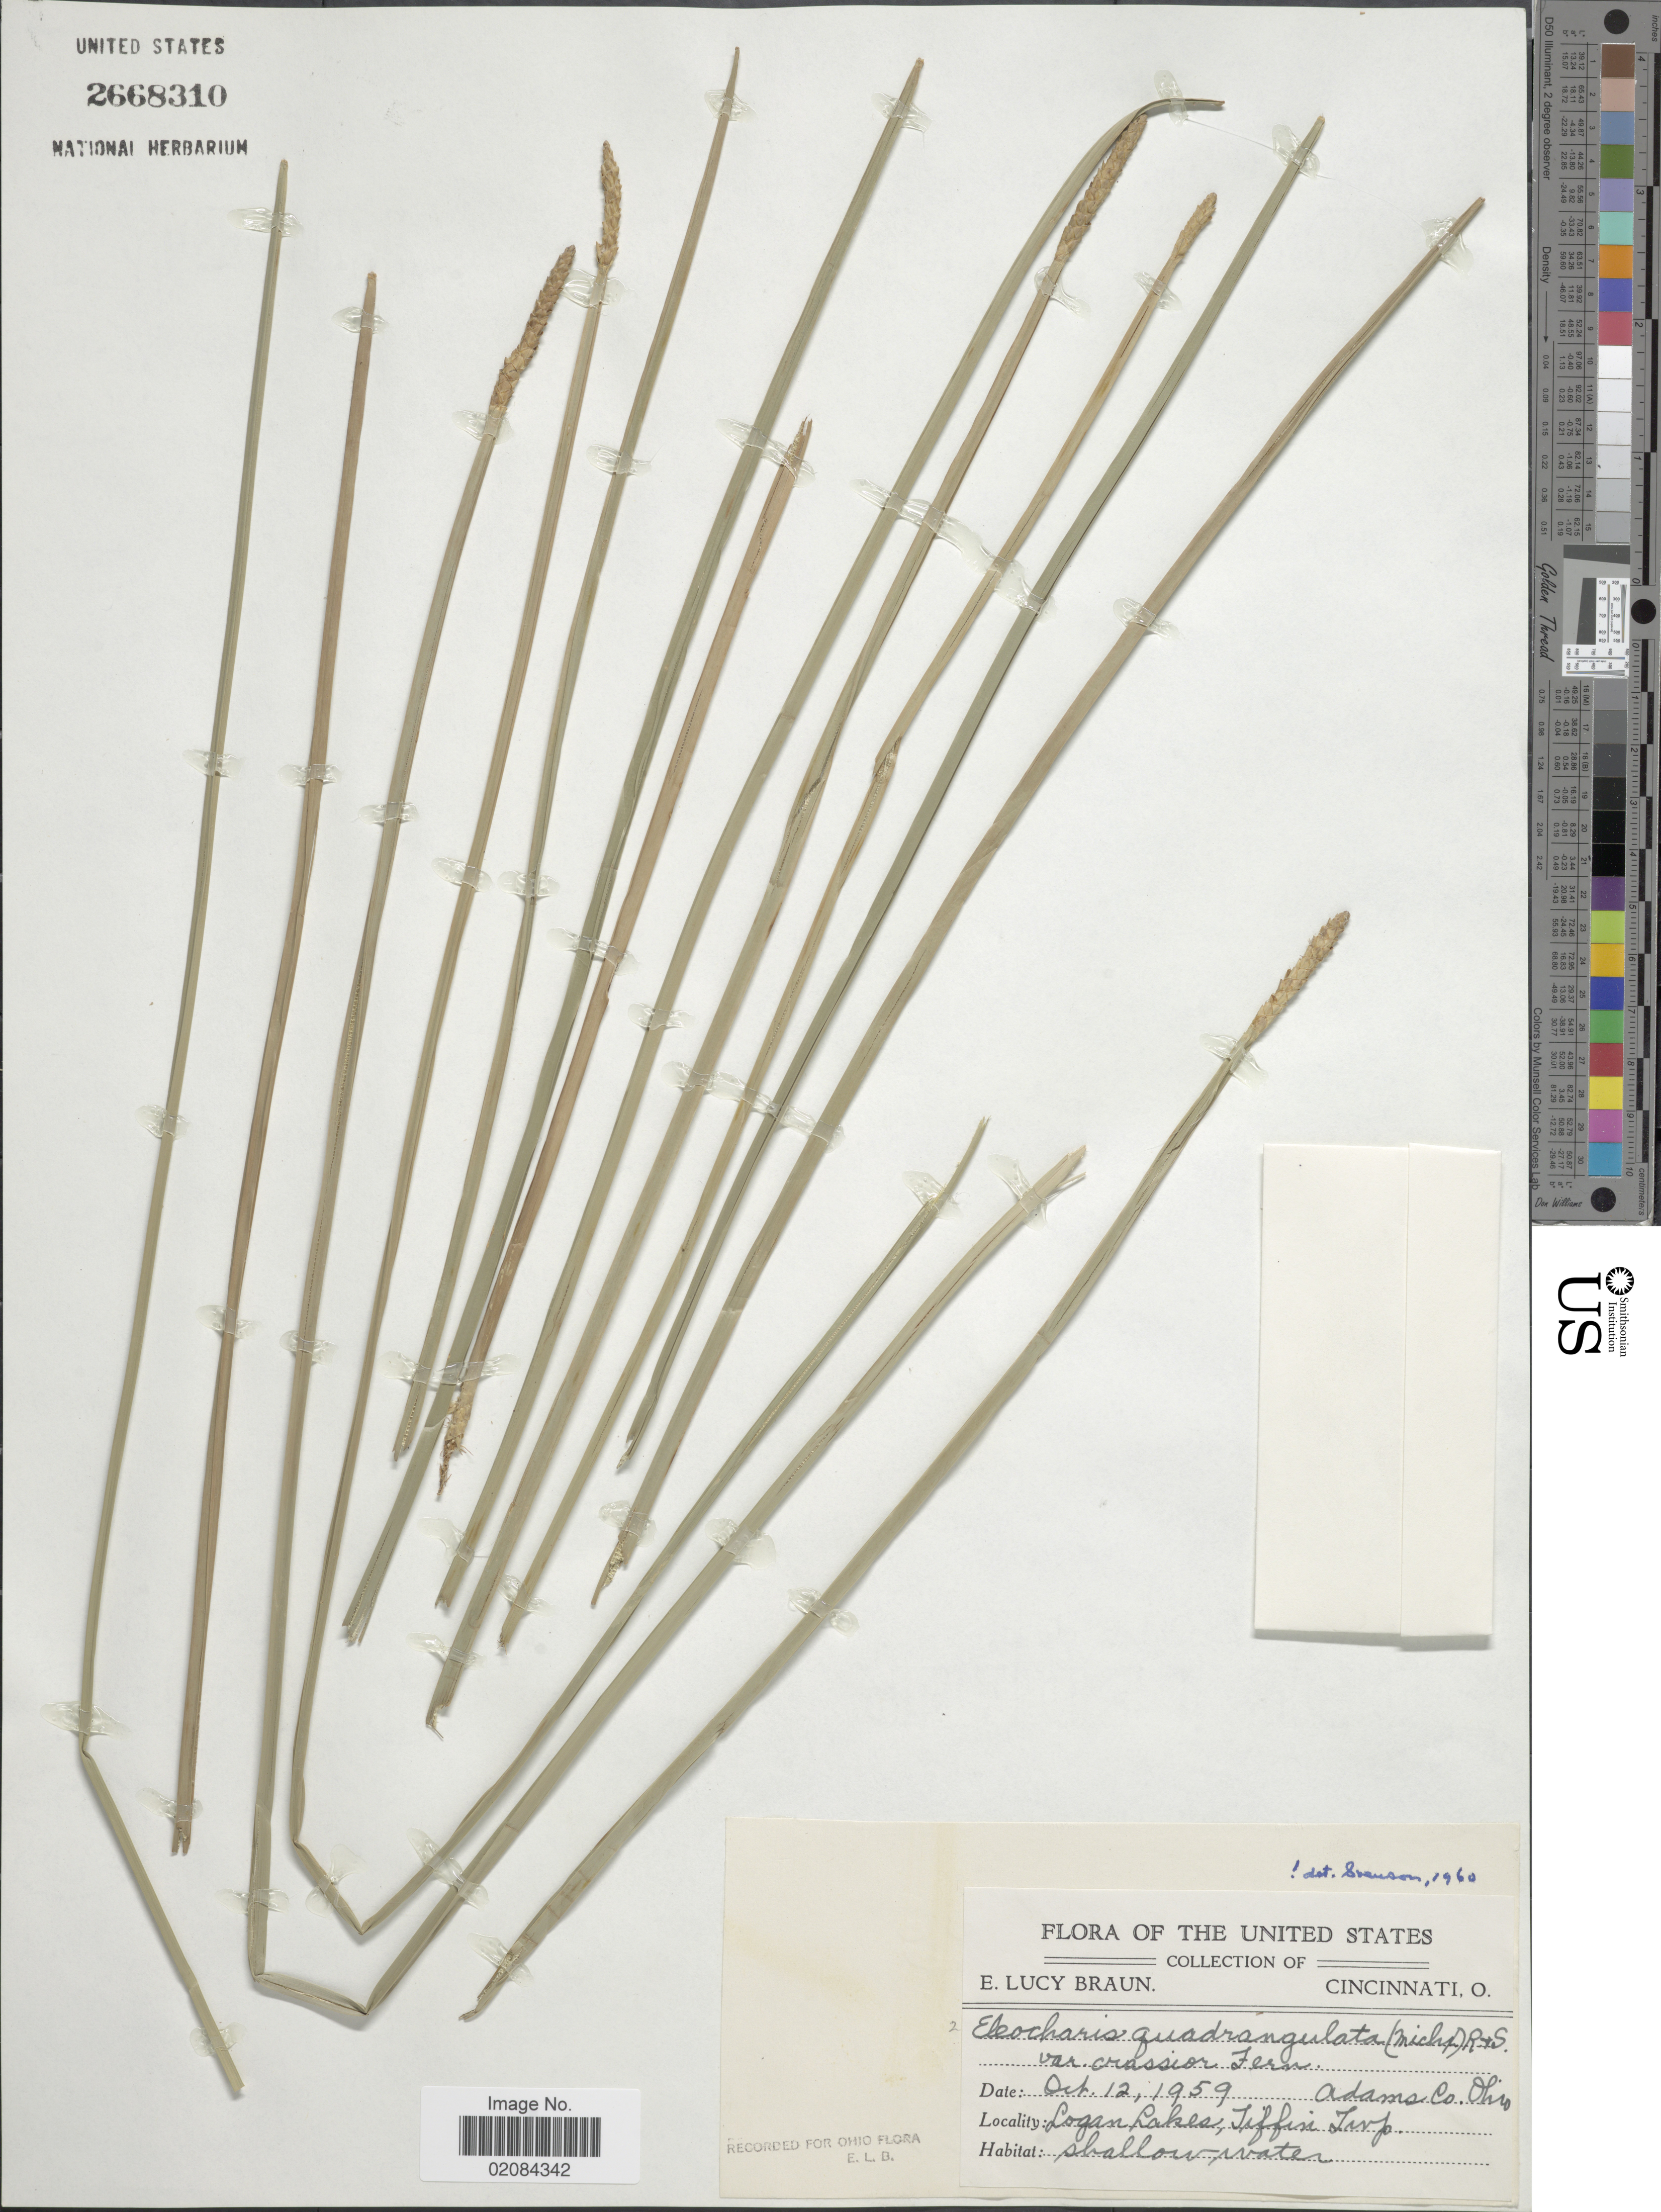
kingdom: Plantae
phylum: Tracheophyta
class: Liliopsida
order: Poales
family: Cyperaceae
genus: Eleocharis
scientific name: Eleocharis quadrangulata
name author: (Michx.) Roem. & Schult.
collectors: E. L. Braun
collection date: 1959-10-12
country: United States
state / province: Ohio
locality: Adams Co. Ohio. Logan Lakes, Tiffin Twp.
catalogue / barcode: US 2668310